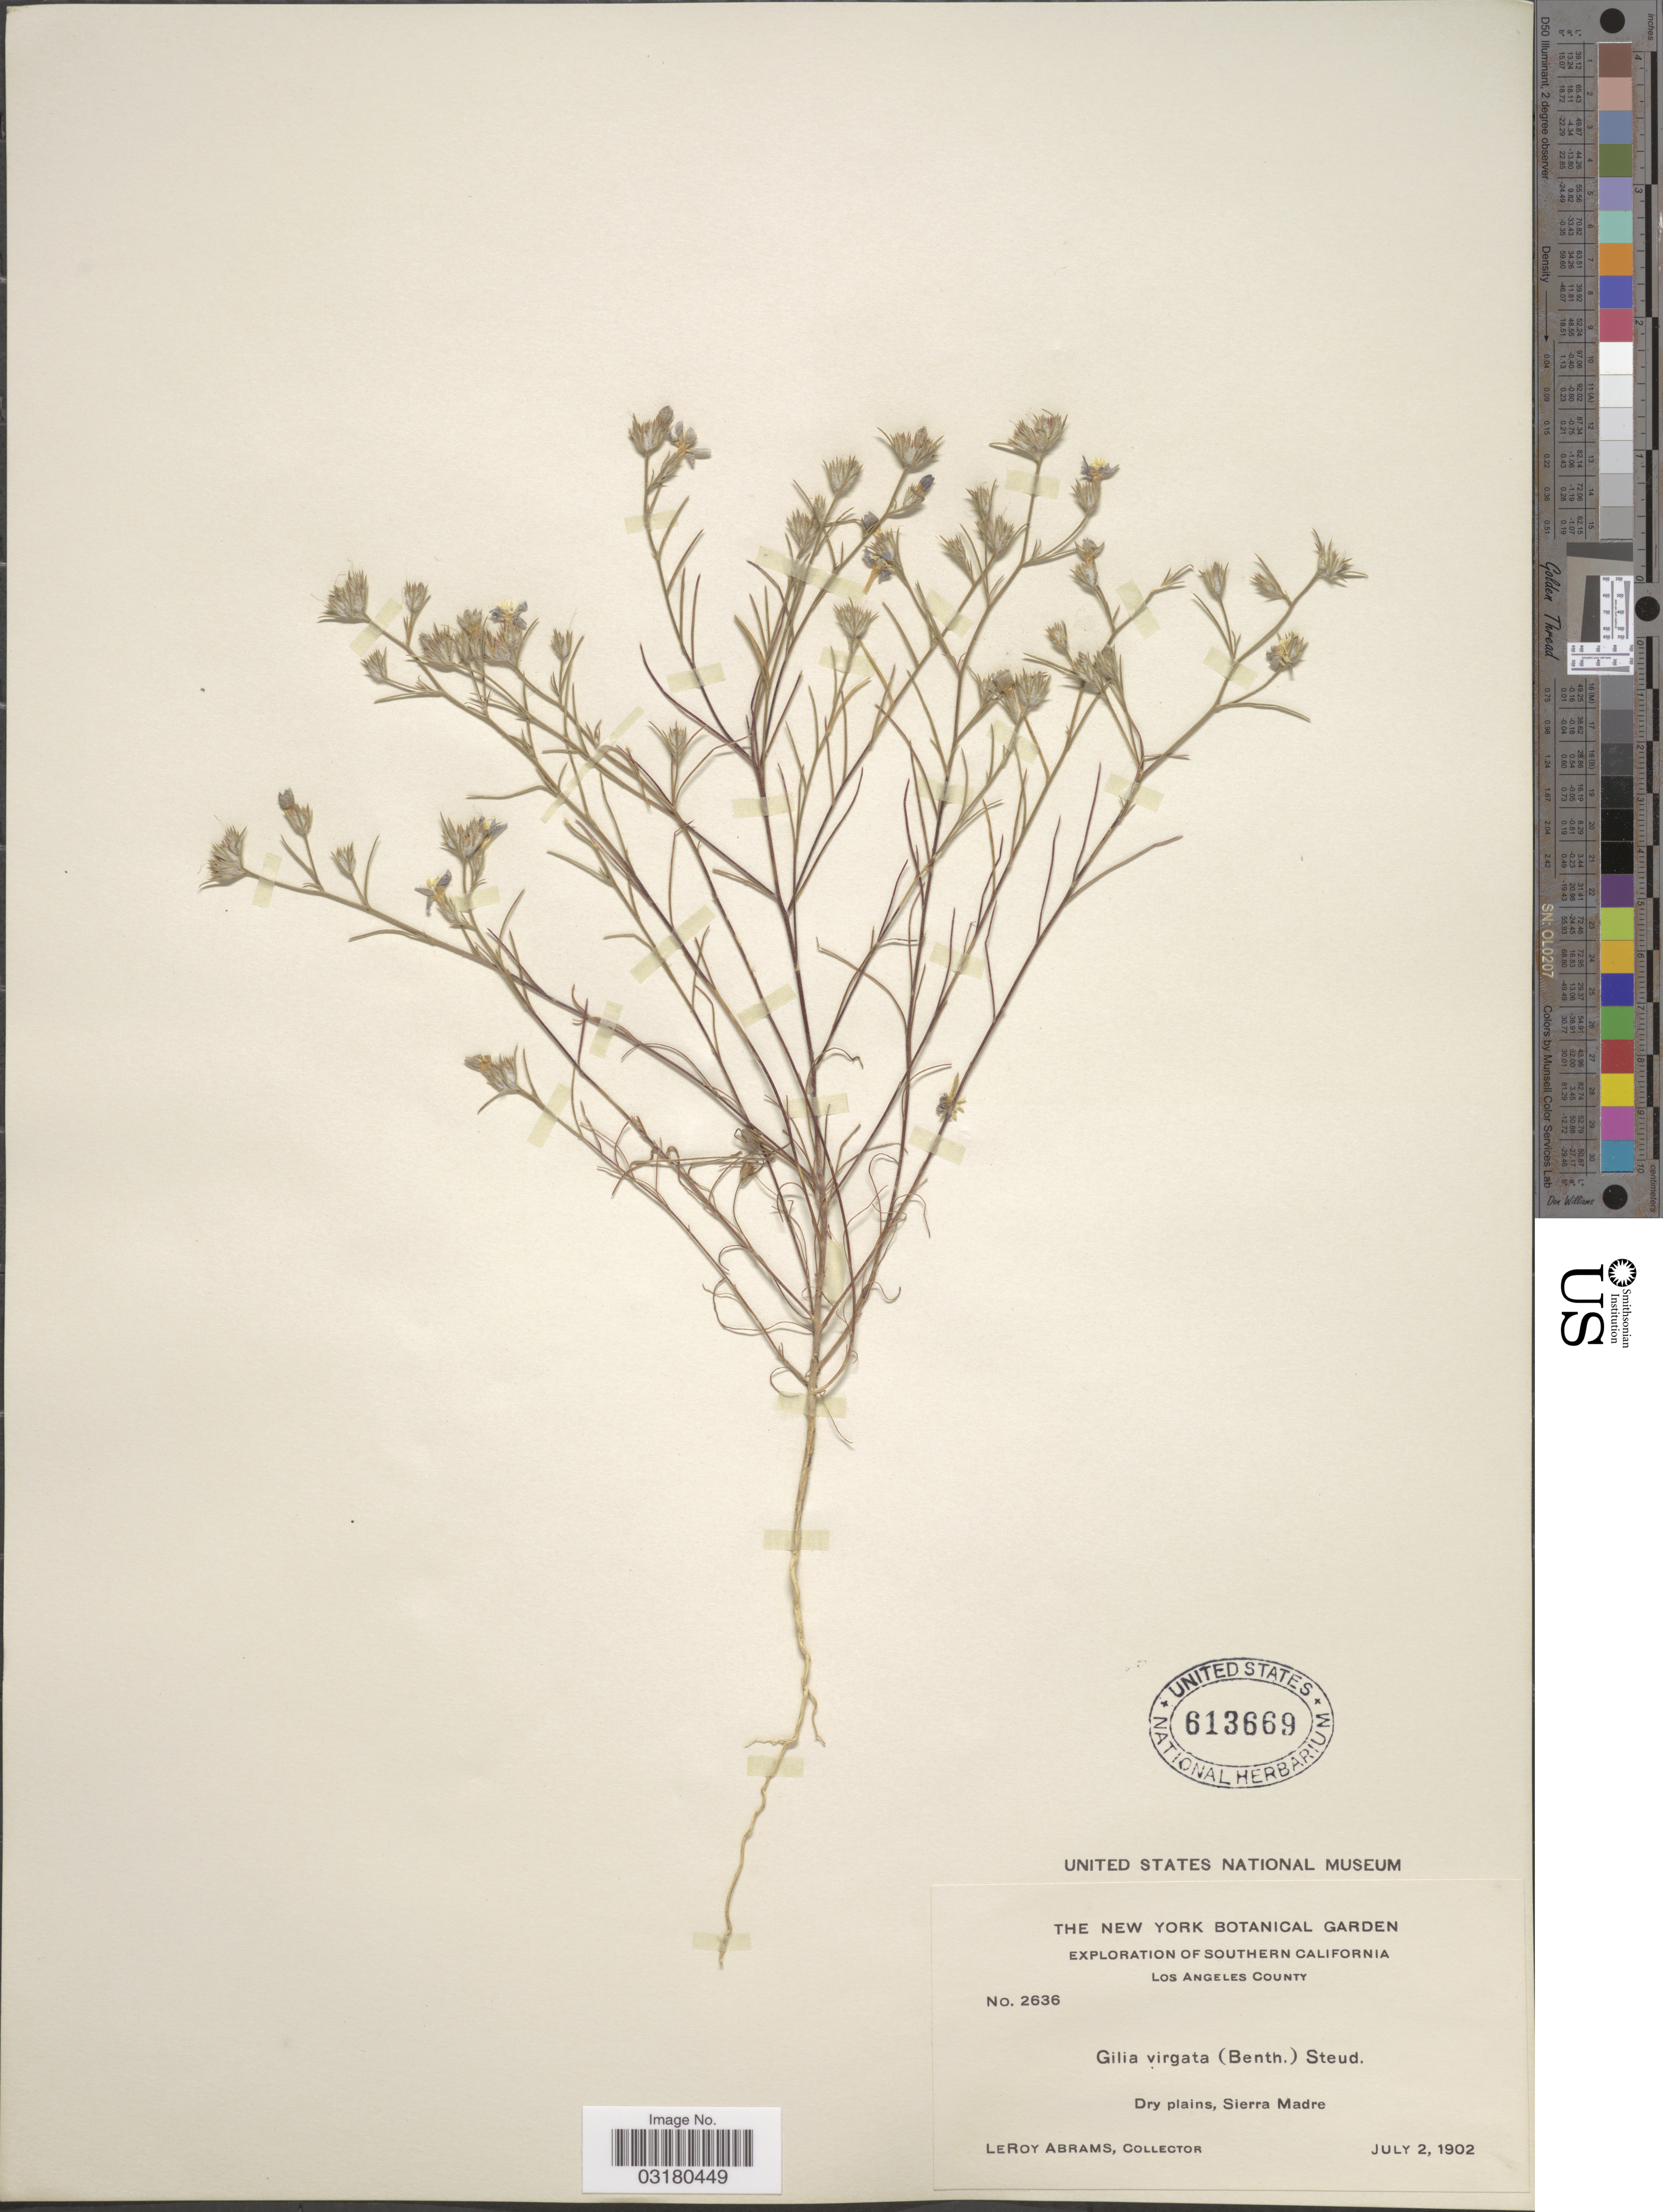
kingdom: Plantae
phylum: Tracheophyta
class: Magnoliopsida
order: Ericales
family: Polemoniaceae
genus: Eriastrum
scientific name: Eriastrum sapphirinum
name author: (Eastw.) H. Mason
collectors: L. Abrams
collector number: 2636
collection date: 1902-07-02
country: United States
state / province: California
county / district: Los Angeles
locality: Southern California. Los Angeles County. Dry plains, Sierra Madre.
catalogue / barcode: US 613669